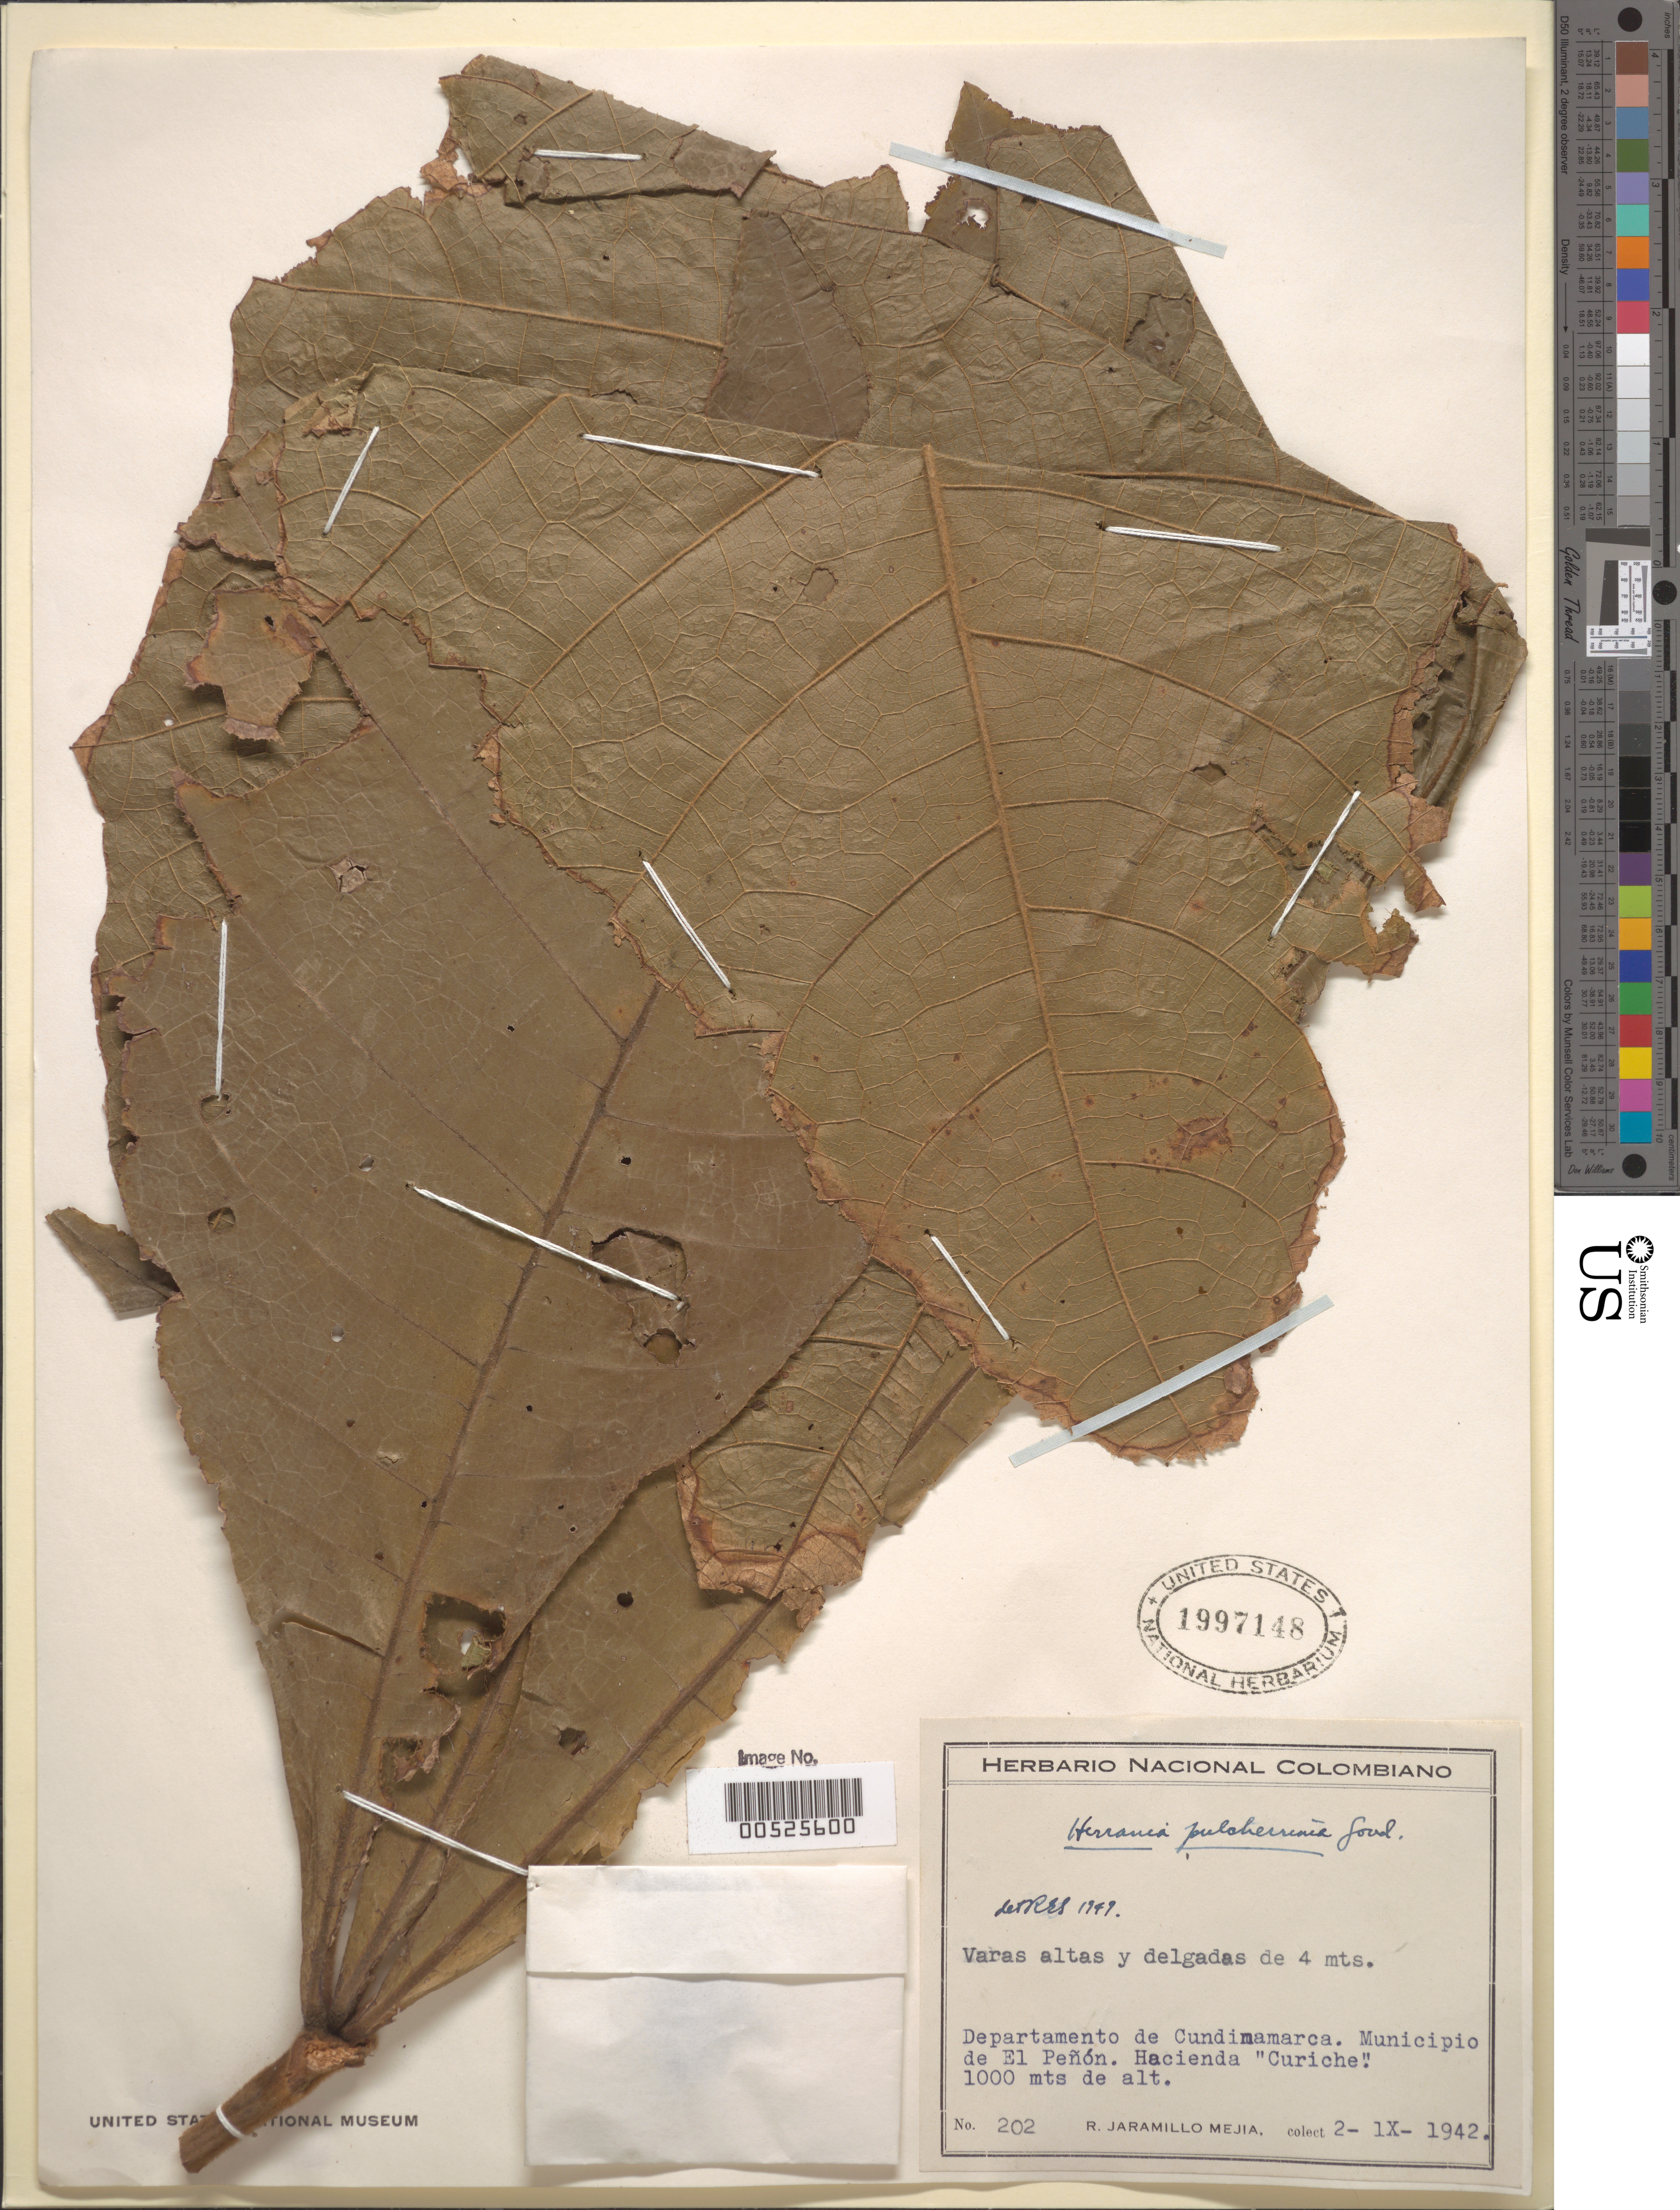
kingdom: Plantae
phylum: Tracheophyta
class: Magnoliopsida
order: Malvales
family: Malvaceae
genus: Theobroma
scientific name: Theobroma pulcherrimum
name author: (Goudot) De Wild.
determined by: Dorr, Laurence J., Curator (BOT), Smithsonian Institution - National Museum of Natural History (UNITED STATES)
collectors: R. Jaramillo M.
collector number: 202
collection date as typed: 02 Sep 1942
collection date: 1942-09-02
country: Colombia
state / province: Cundinamarca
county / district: El Peñón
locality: Hacienda "Curiche"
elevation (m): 1000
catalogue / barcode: US 1997148